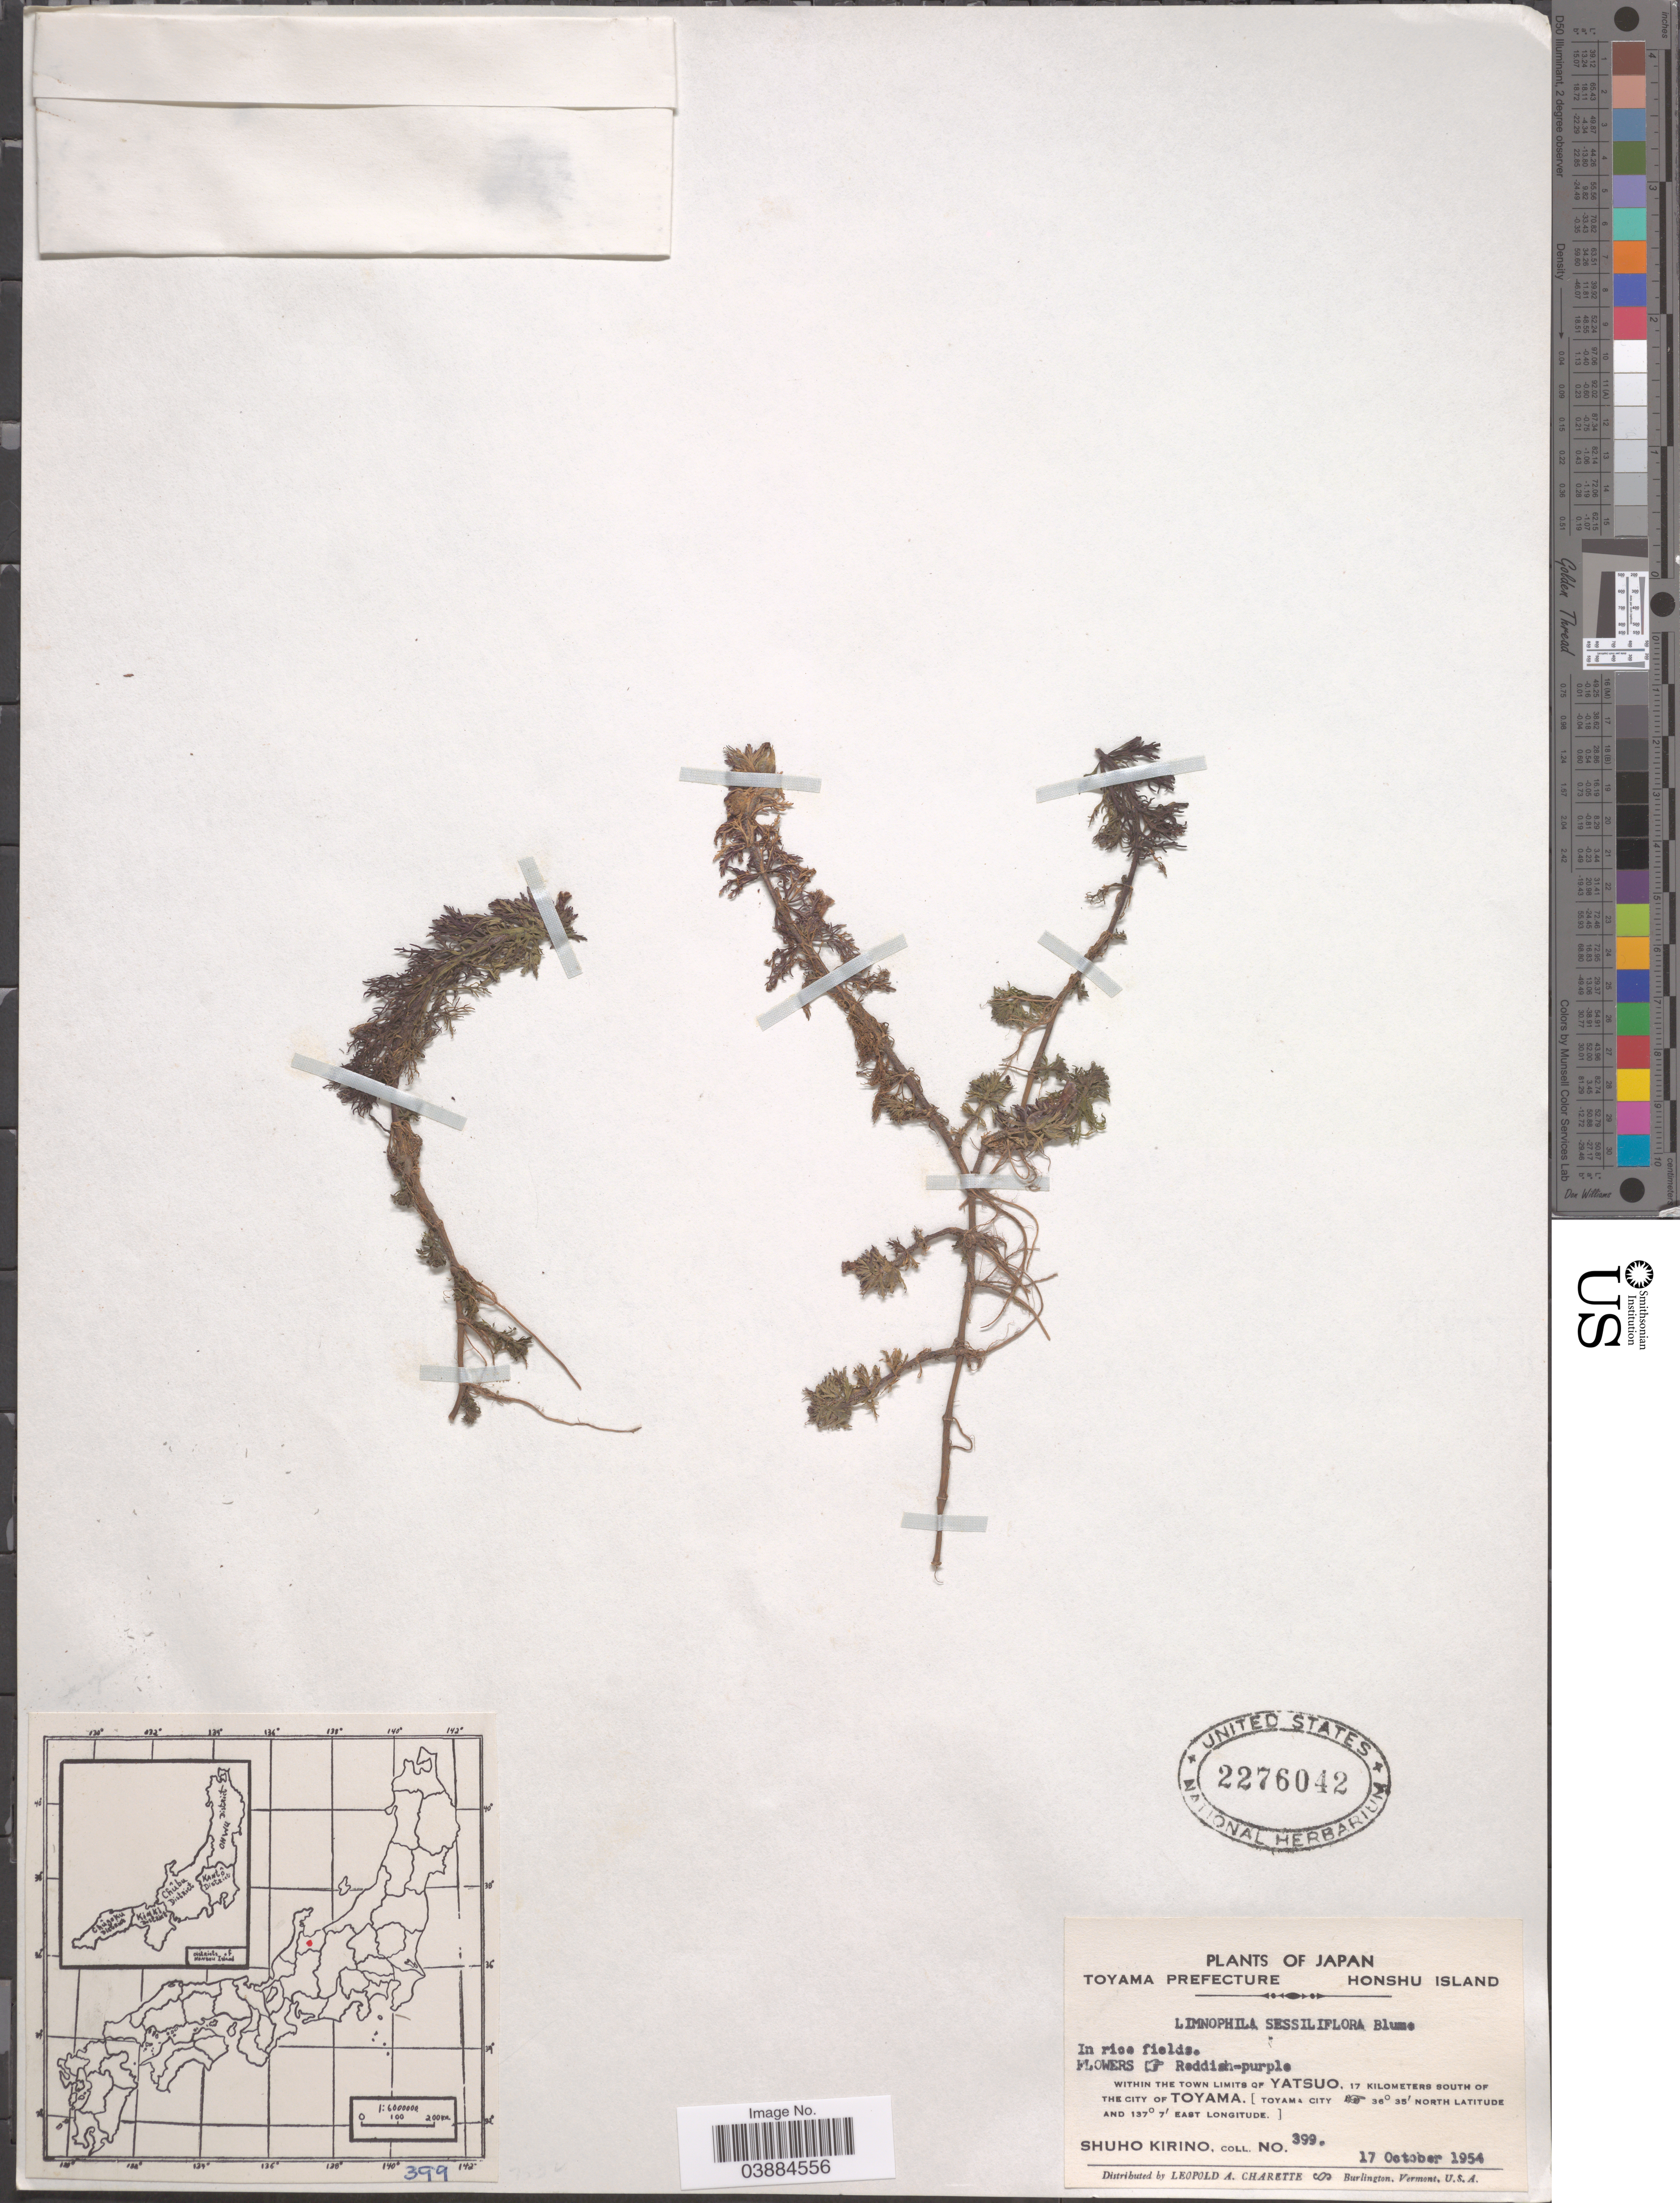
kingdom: Plantae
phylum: Tracheophyta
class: Magnoliopsida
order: Lamiales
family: Plantaginaceae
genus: Limnophila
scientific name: Limnophila sessiliflora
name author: (Vahl) Blume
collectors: S. Kirino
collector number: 399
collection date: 1954-10-17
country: Japan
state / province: Toyama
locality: Toyama Prefecture. Honshu Island. Within the town limits of Yatsuo, 17 kilometers South of the city of Toyama. [Toyama City].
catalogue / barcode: US 2276042